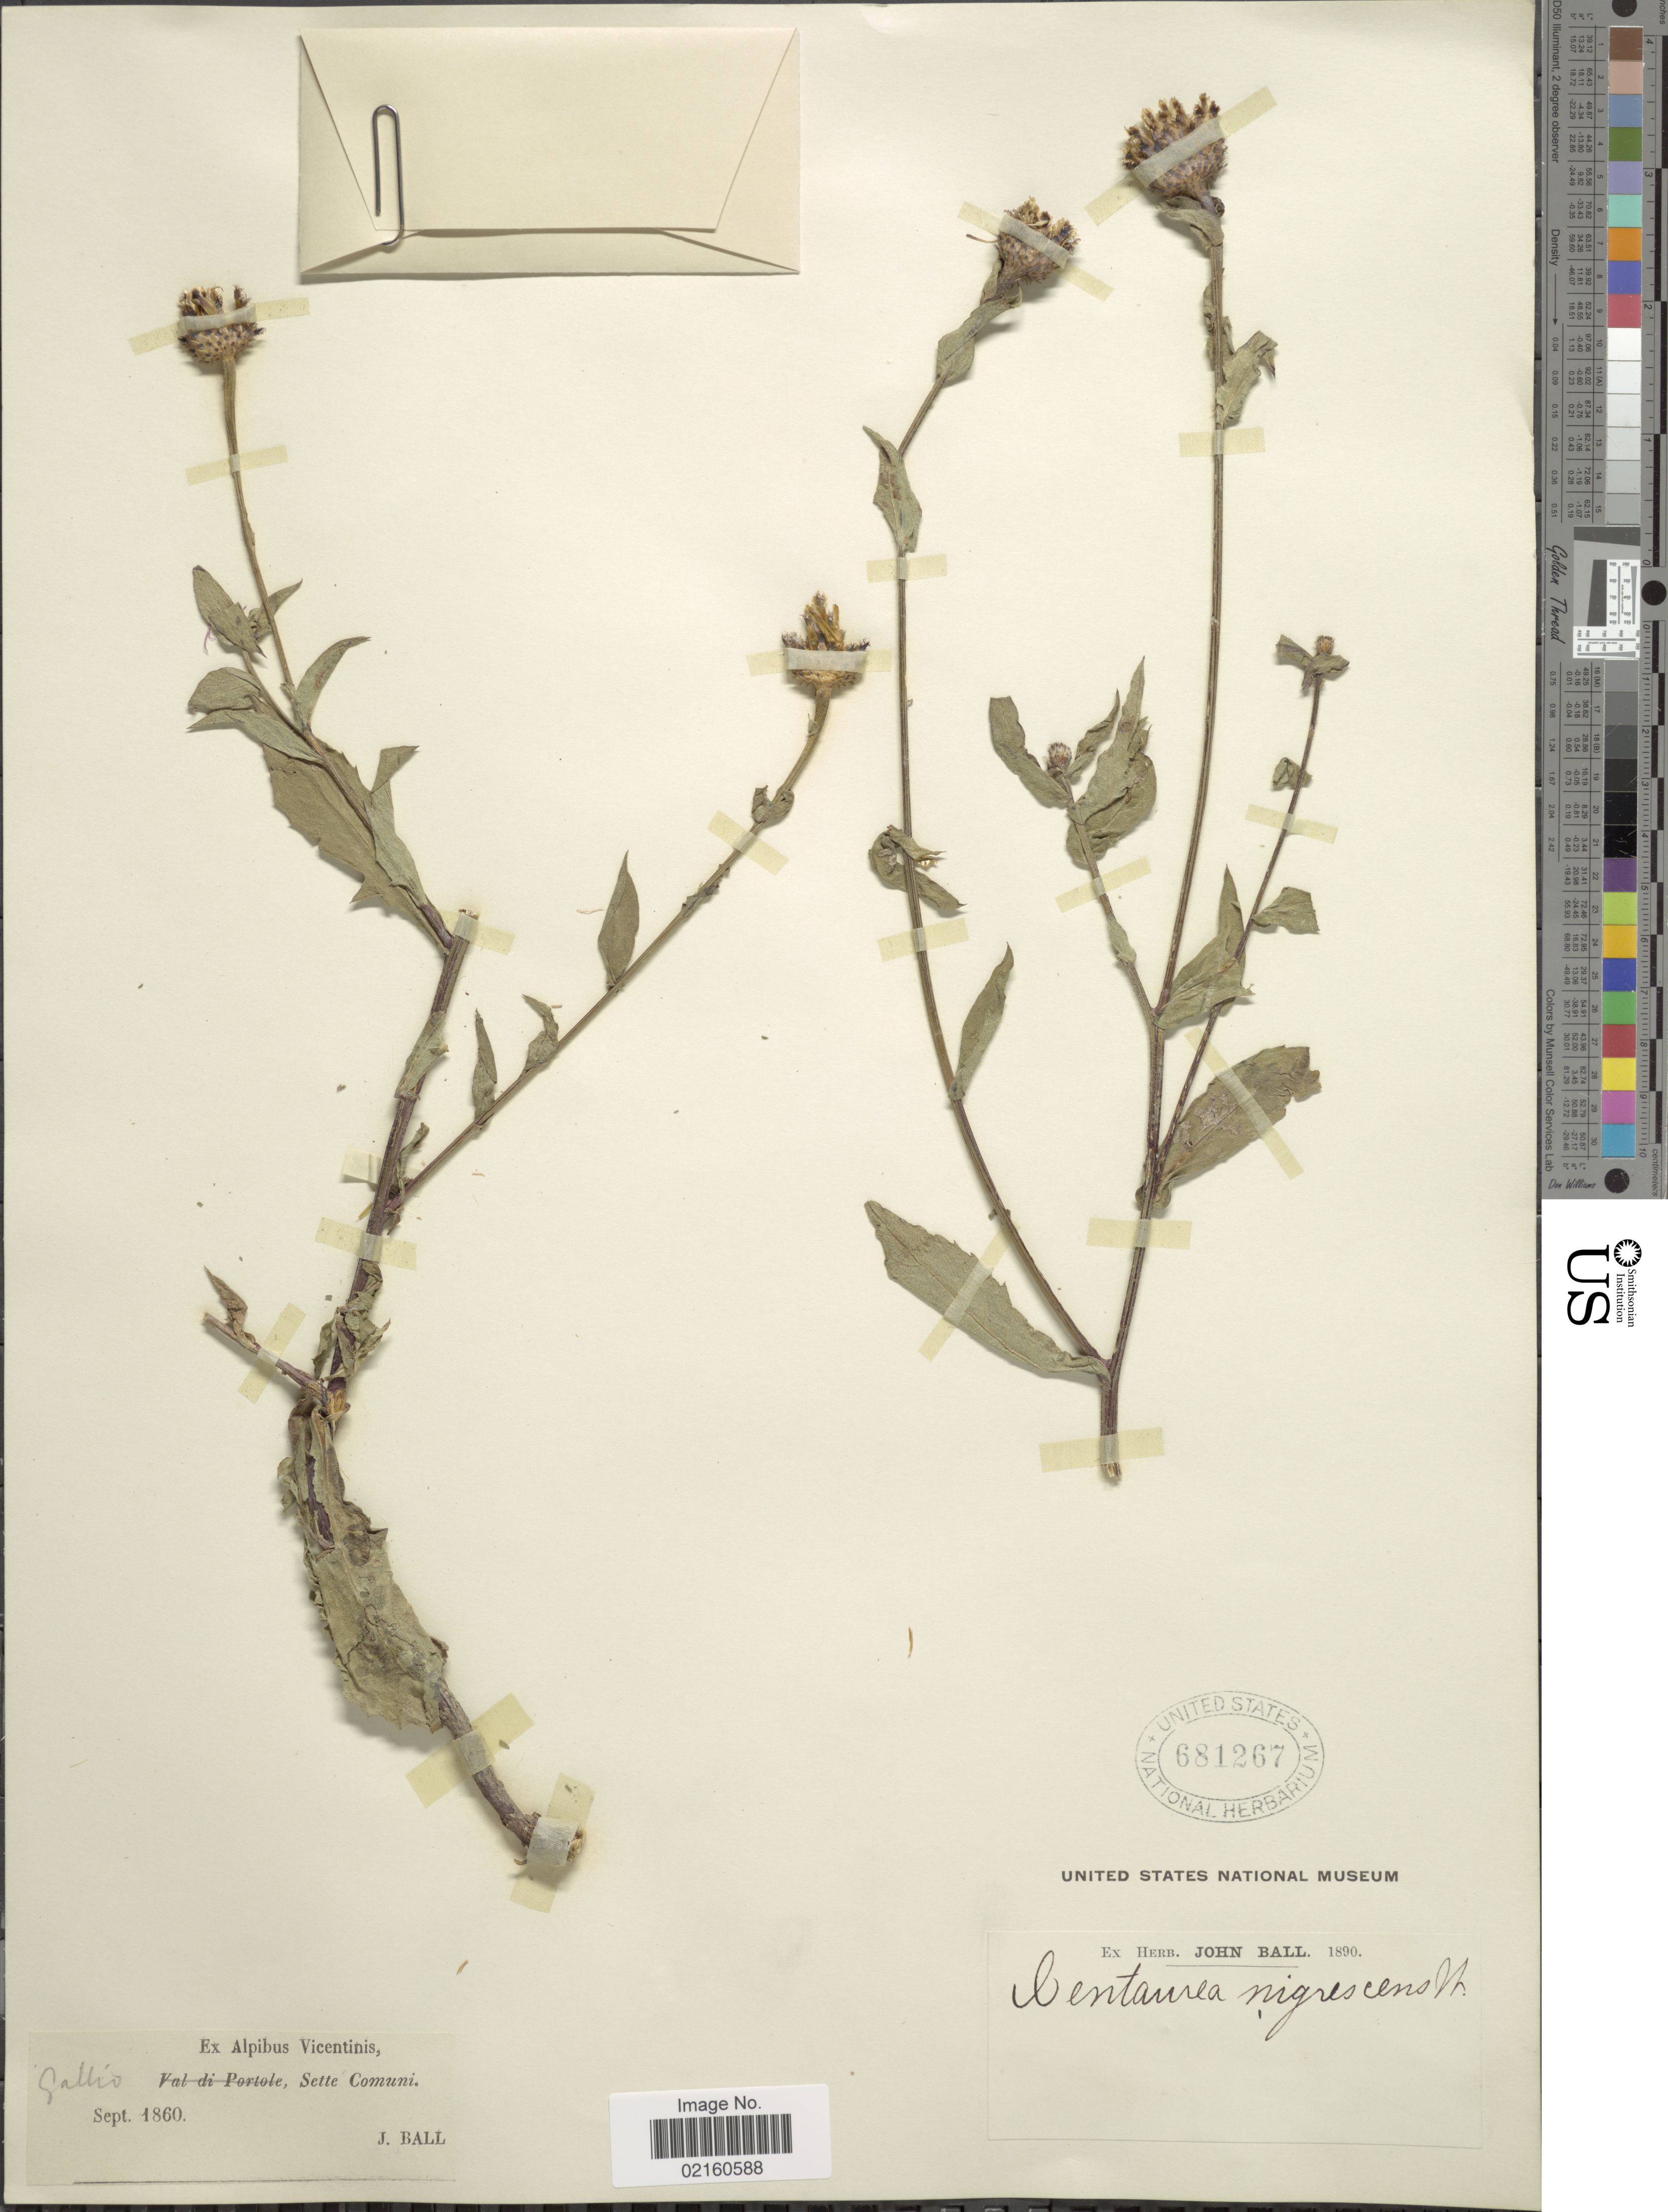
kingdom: Plantae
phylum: Tracheophyta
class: Magnoliopsida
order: Asterales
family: Asteraceae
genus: Centaurea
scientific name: Centaurea nigrescens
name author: Willd.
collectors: J. Ball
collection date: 1860-09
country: Italy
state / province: Veneto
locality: Alpibus Vicentinis, Gllio, Sette Comuni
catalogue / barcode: US 681267